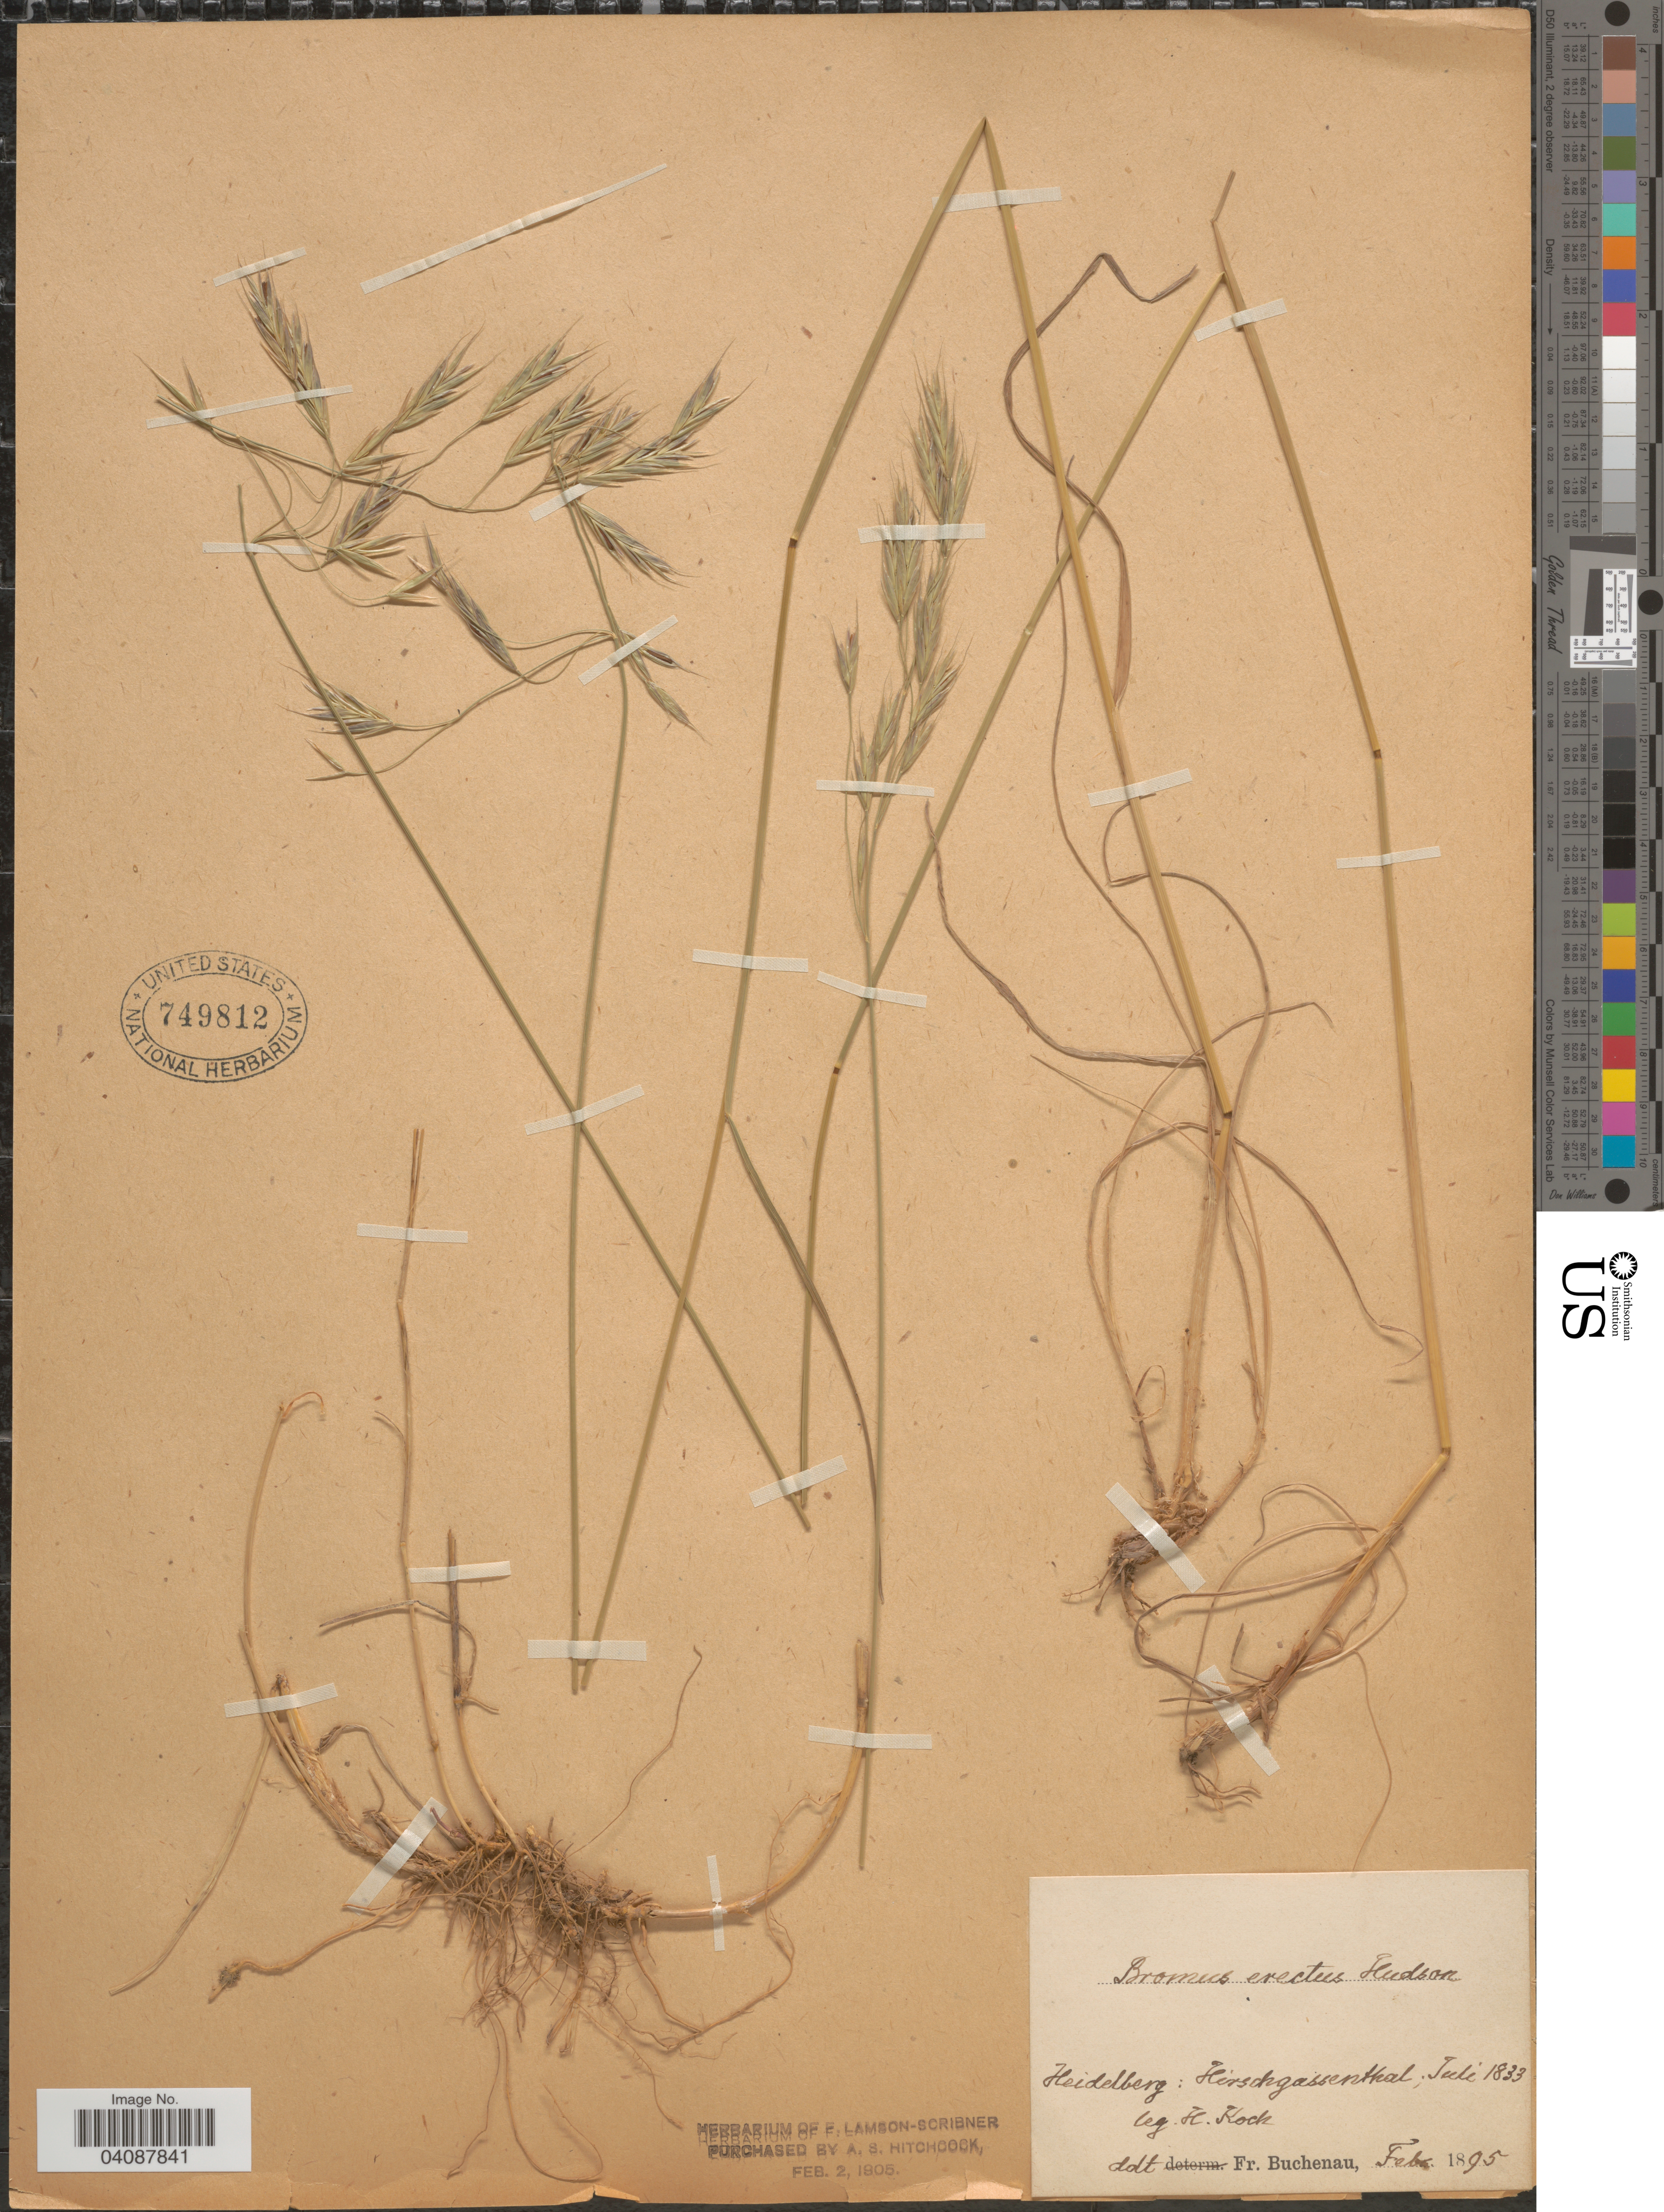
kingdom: Plantae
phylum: Tracheophyta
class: Liliopsida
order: Poales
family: Poaceae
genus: Bromus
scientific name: Bromus erectus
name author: Huds.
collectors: H. Koch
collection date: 1833-07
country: Germany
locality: Heidelberg: Hirschgassenthal.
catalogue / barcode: US 749812